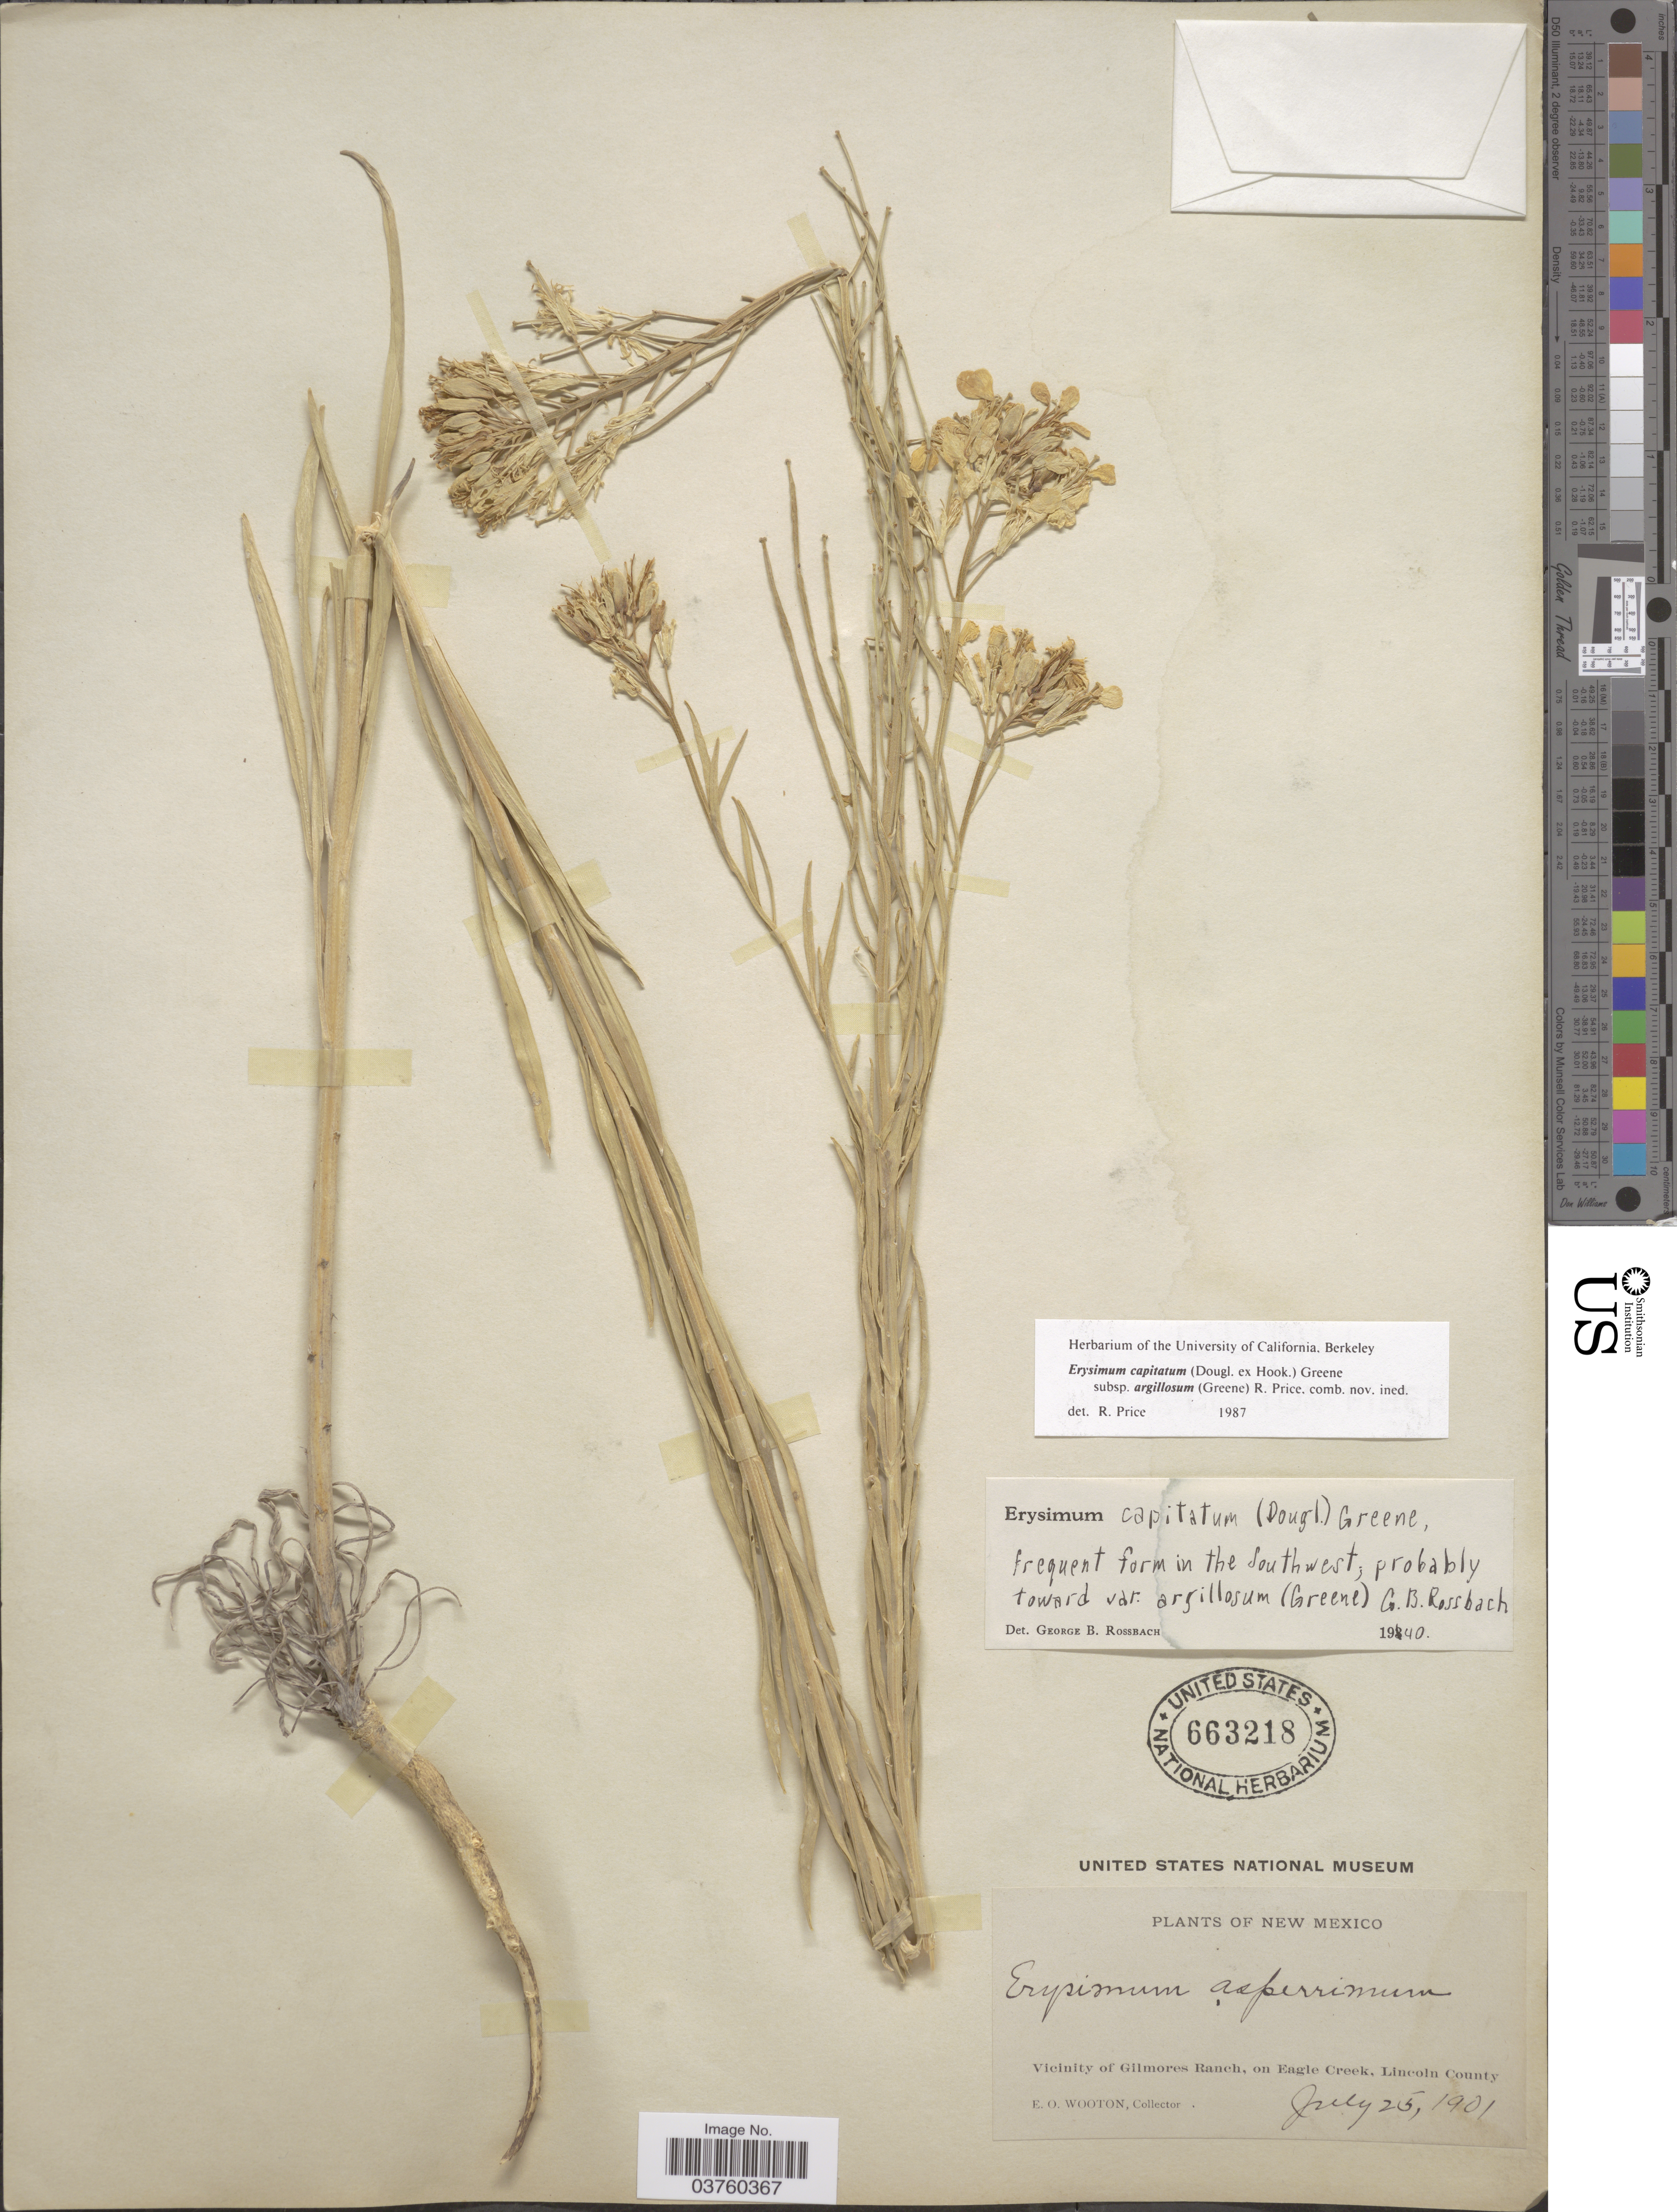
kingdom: Plantae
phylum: Tracheophyta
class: Magnoliopsida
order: Brassicales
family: Brassicaceae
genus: Erysimum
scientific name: Erysimum capitatum var. argillosum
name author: (Greene) R.J. Davis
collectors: E. O. Wooton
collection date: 1901-07-25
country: United States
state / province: New Mexico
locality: Vicinity of Gilmores Ranch, on Eagle Creek, Lincoln County.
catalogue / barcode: US 663218